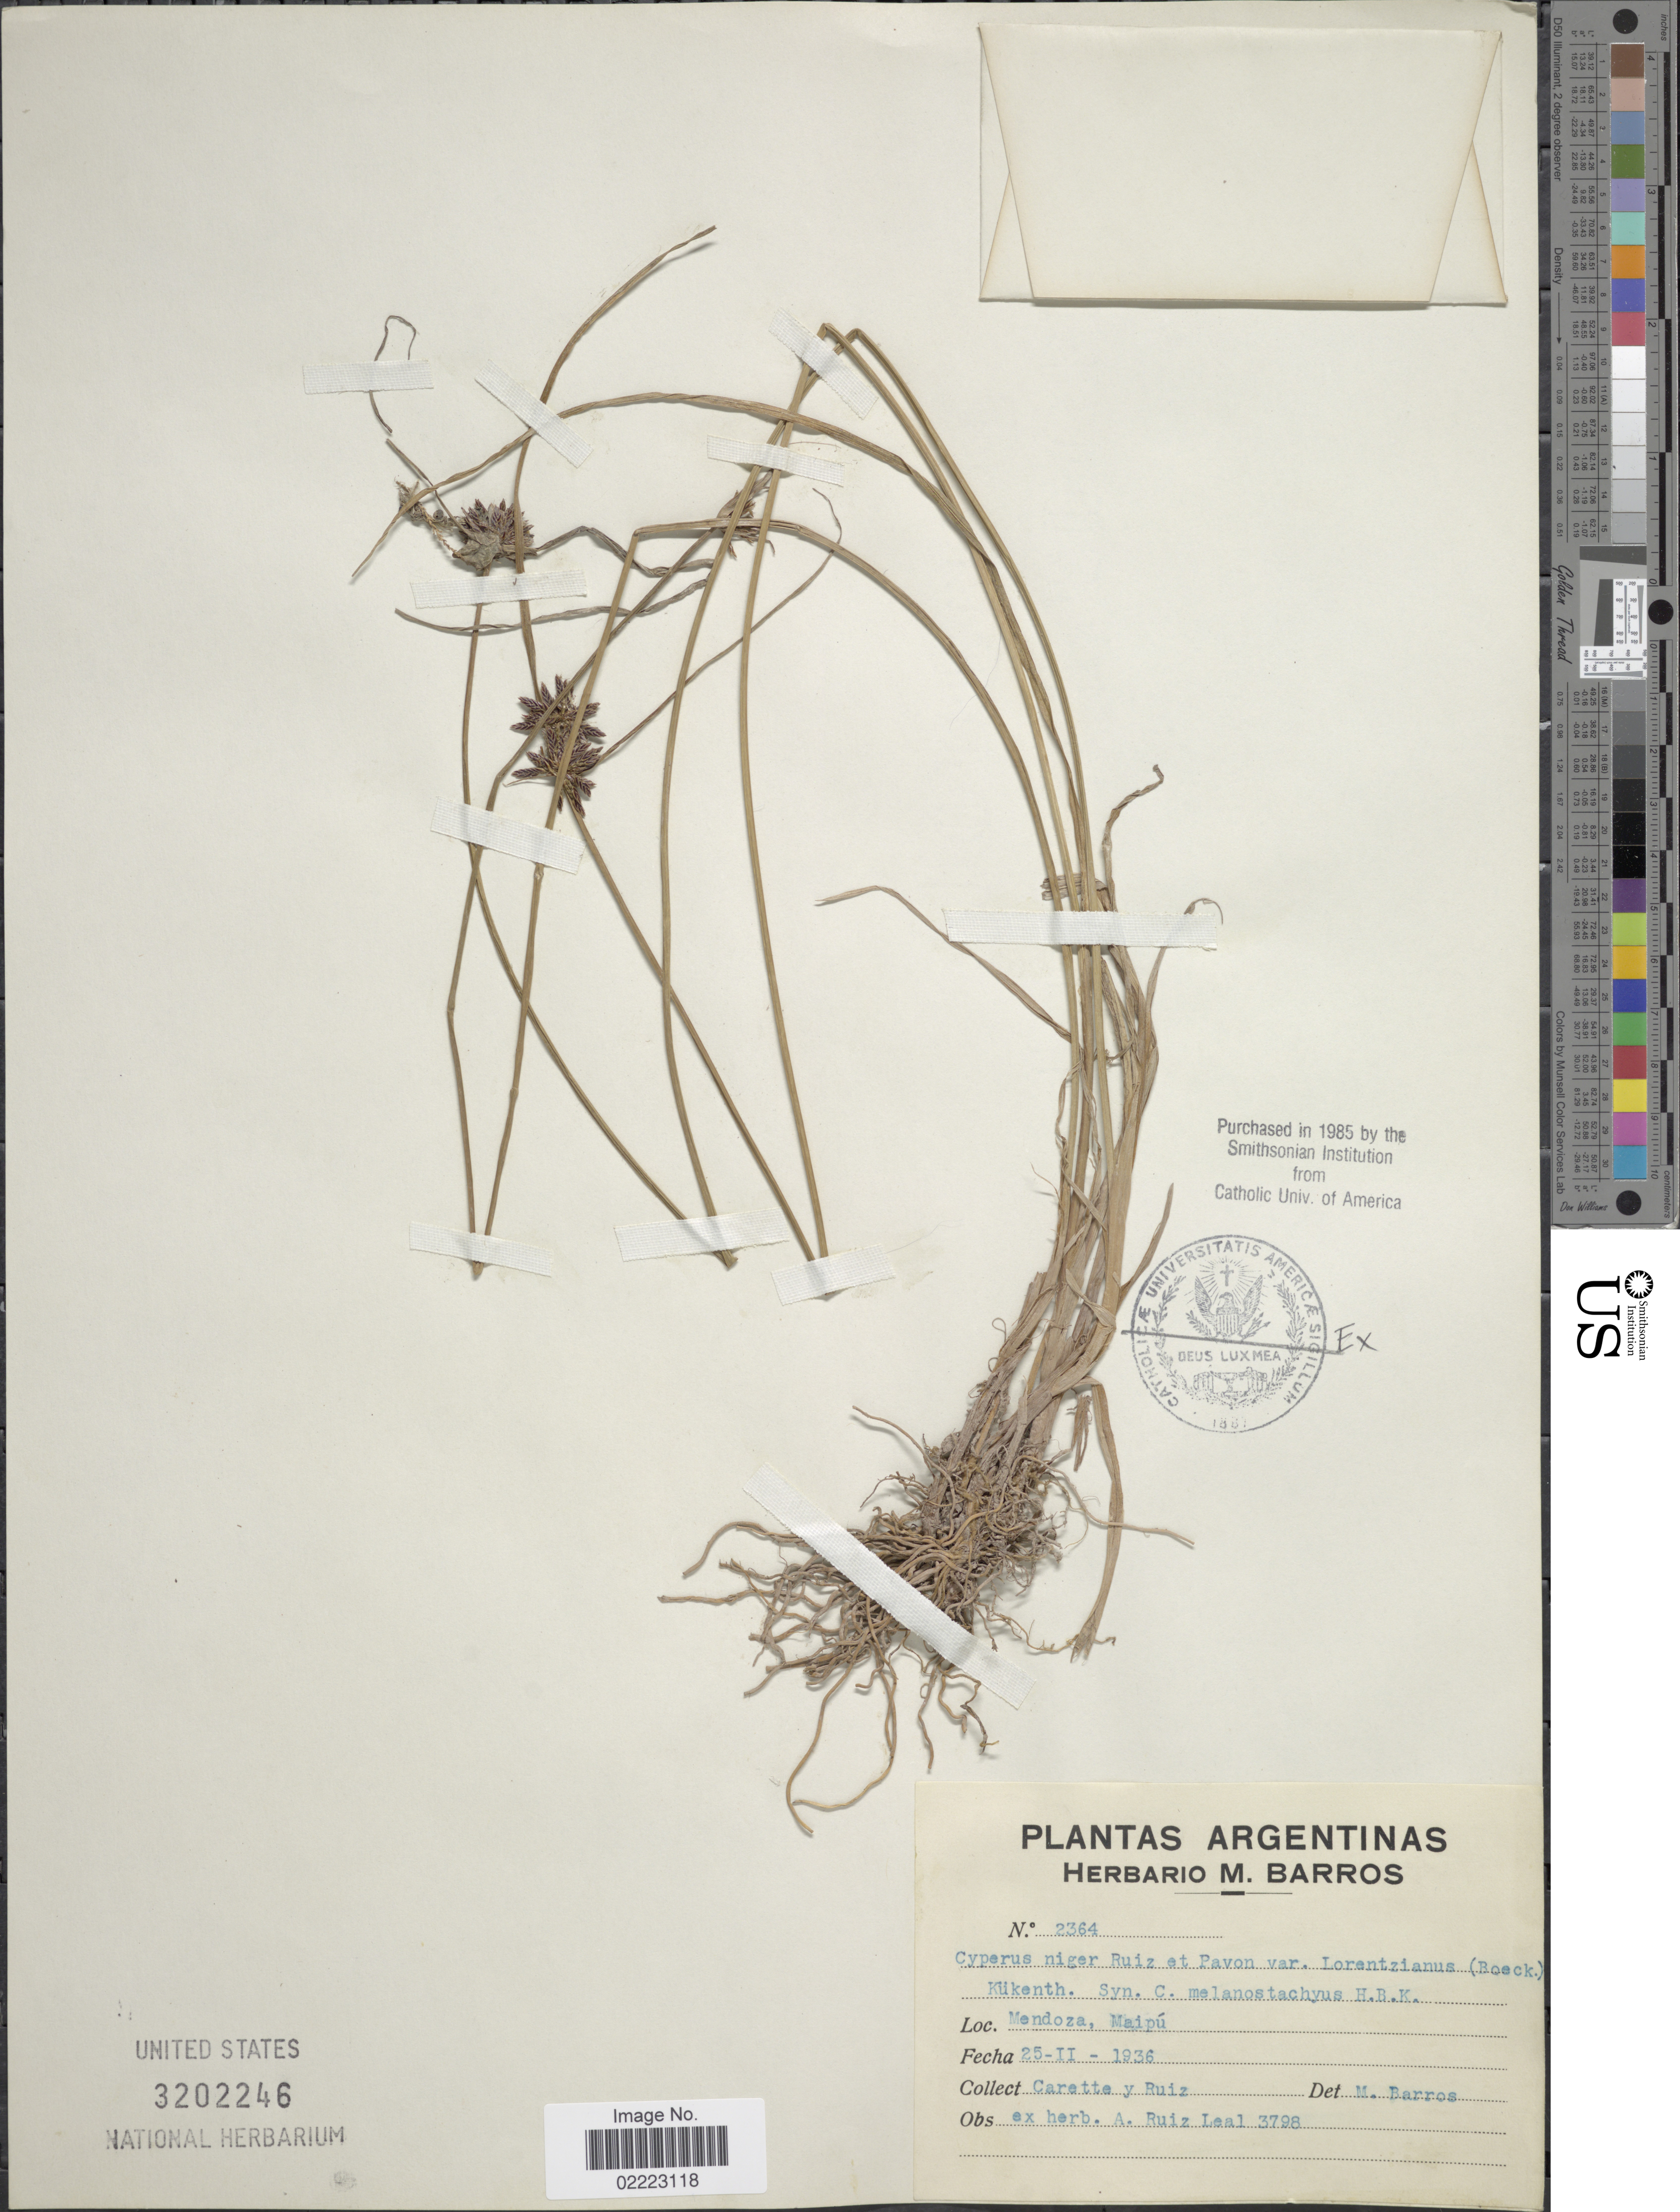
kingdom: Plantae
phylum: Tracheophyta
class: Liliopsida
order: Poales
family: Cyperaceae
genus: Cyperus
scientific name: Cyperus niger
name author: Ruiz & Pav.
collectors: Carette & Ruiz, --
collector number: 2364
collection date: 1936-02-25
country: Argentina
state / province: Mendoza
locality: Maipú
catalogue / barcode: US 3202246